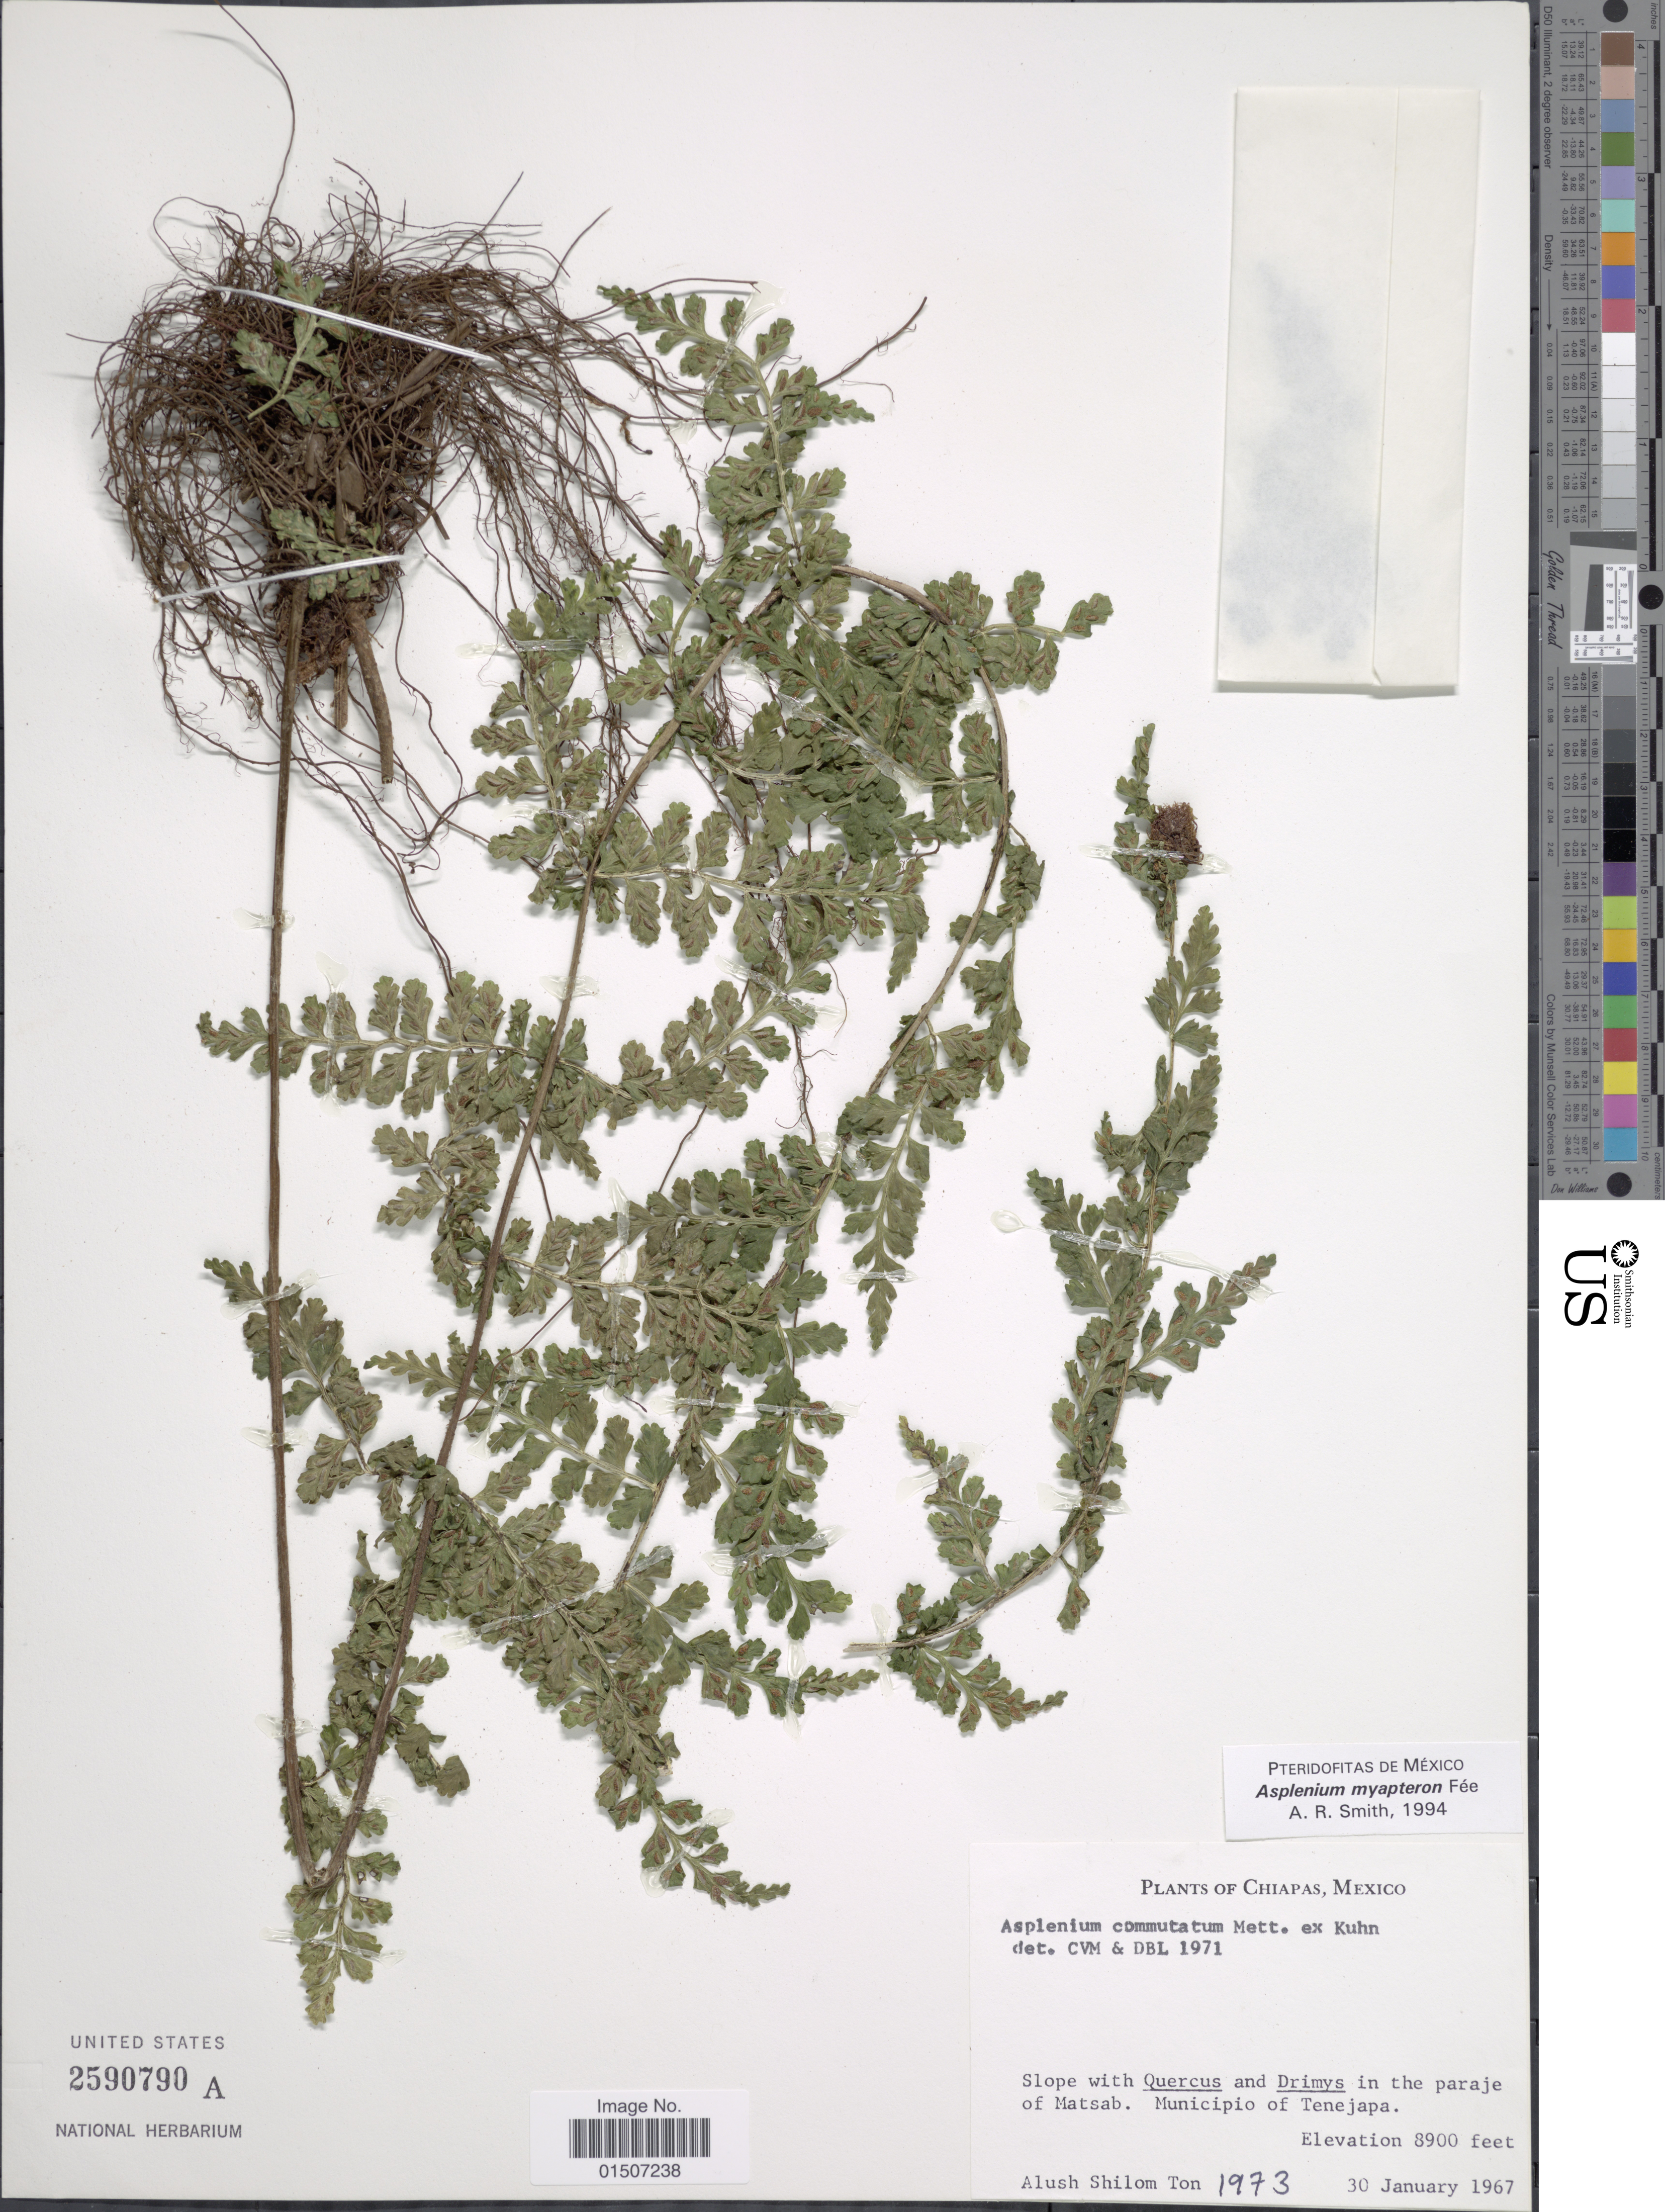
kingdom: Plantae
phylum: Tracheophyta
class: Polypodiopsida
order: Polypodiales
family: Aspleniaceae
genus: Asplenium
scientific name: Asplenium myapteron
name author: Fée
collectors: A. S. Ton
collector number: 1973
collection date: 1967-01-30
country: Mexico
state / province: Chiapas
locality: In the paraje of Matsab. Municpio of Tenejapa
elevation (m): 2713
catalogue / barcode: US 2590790A